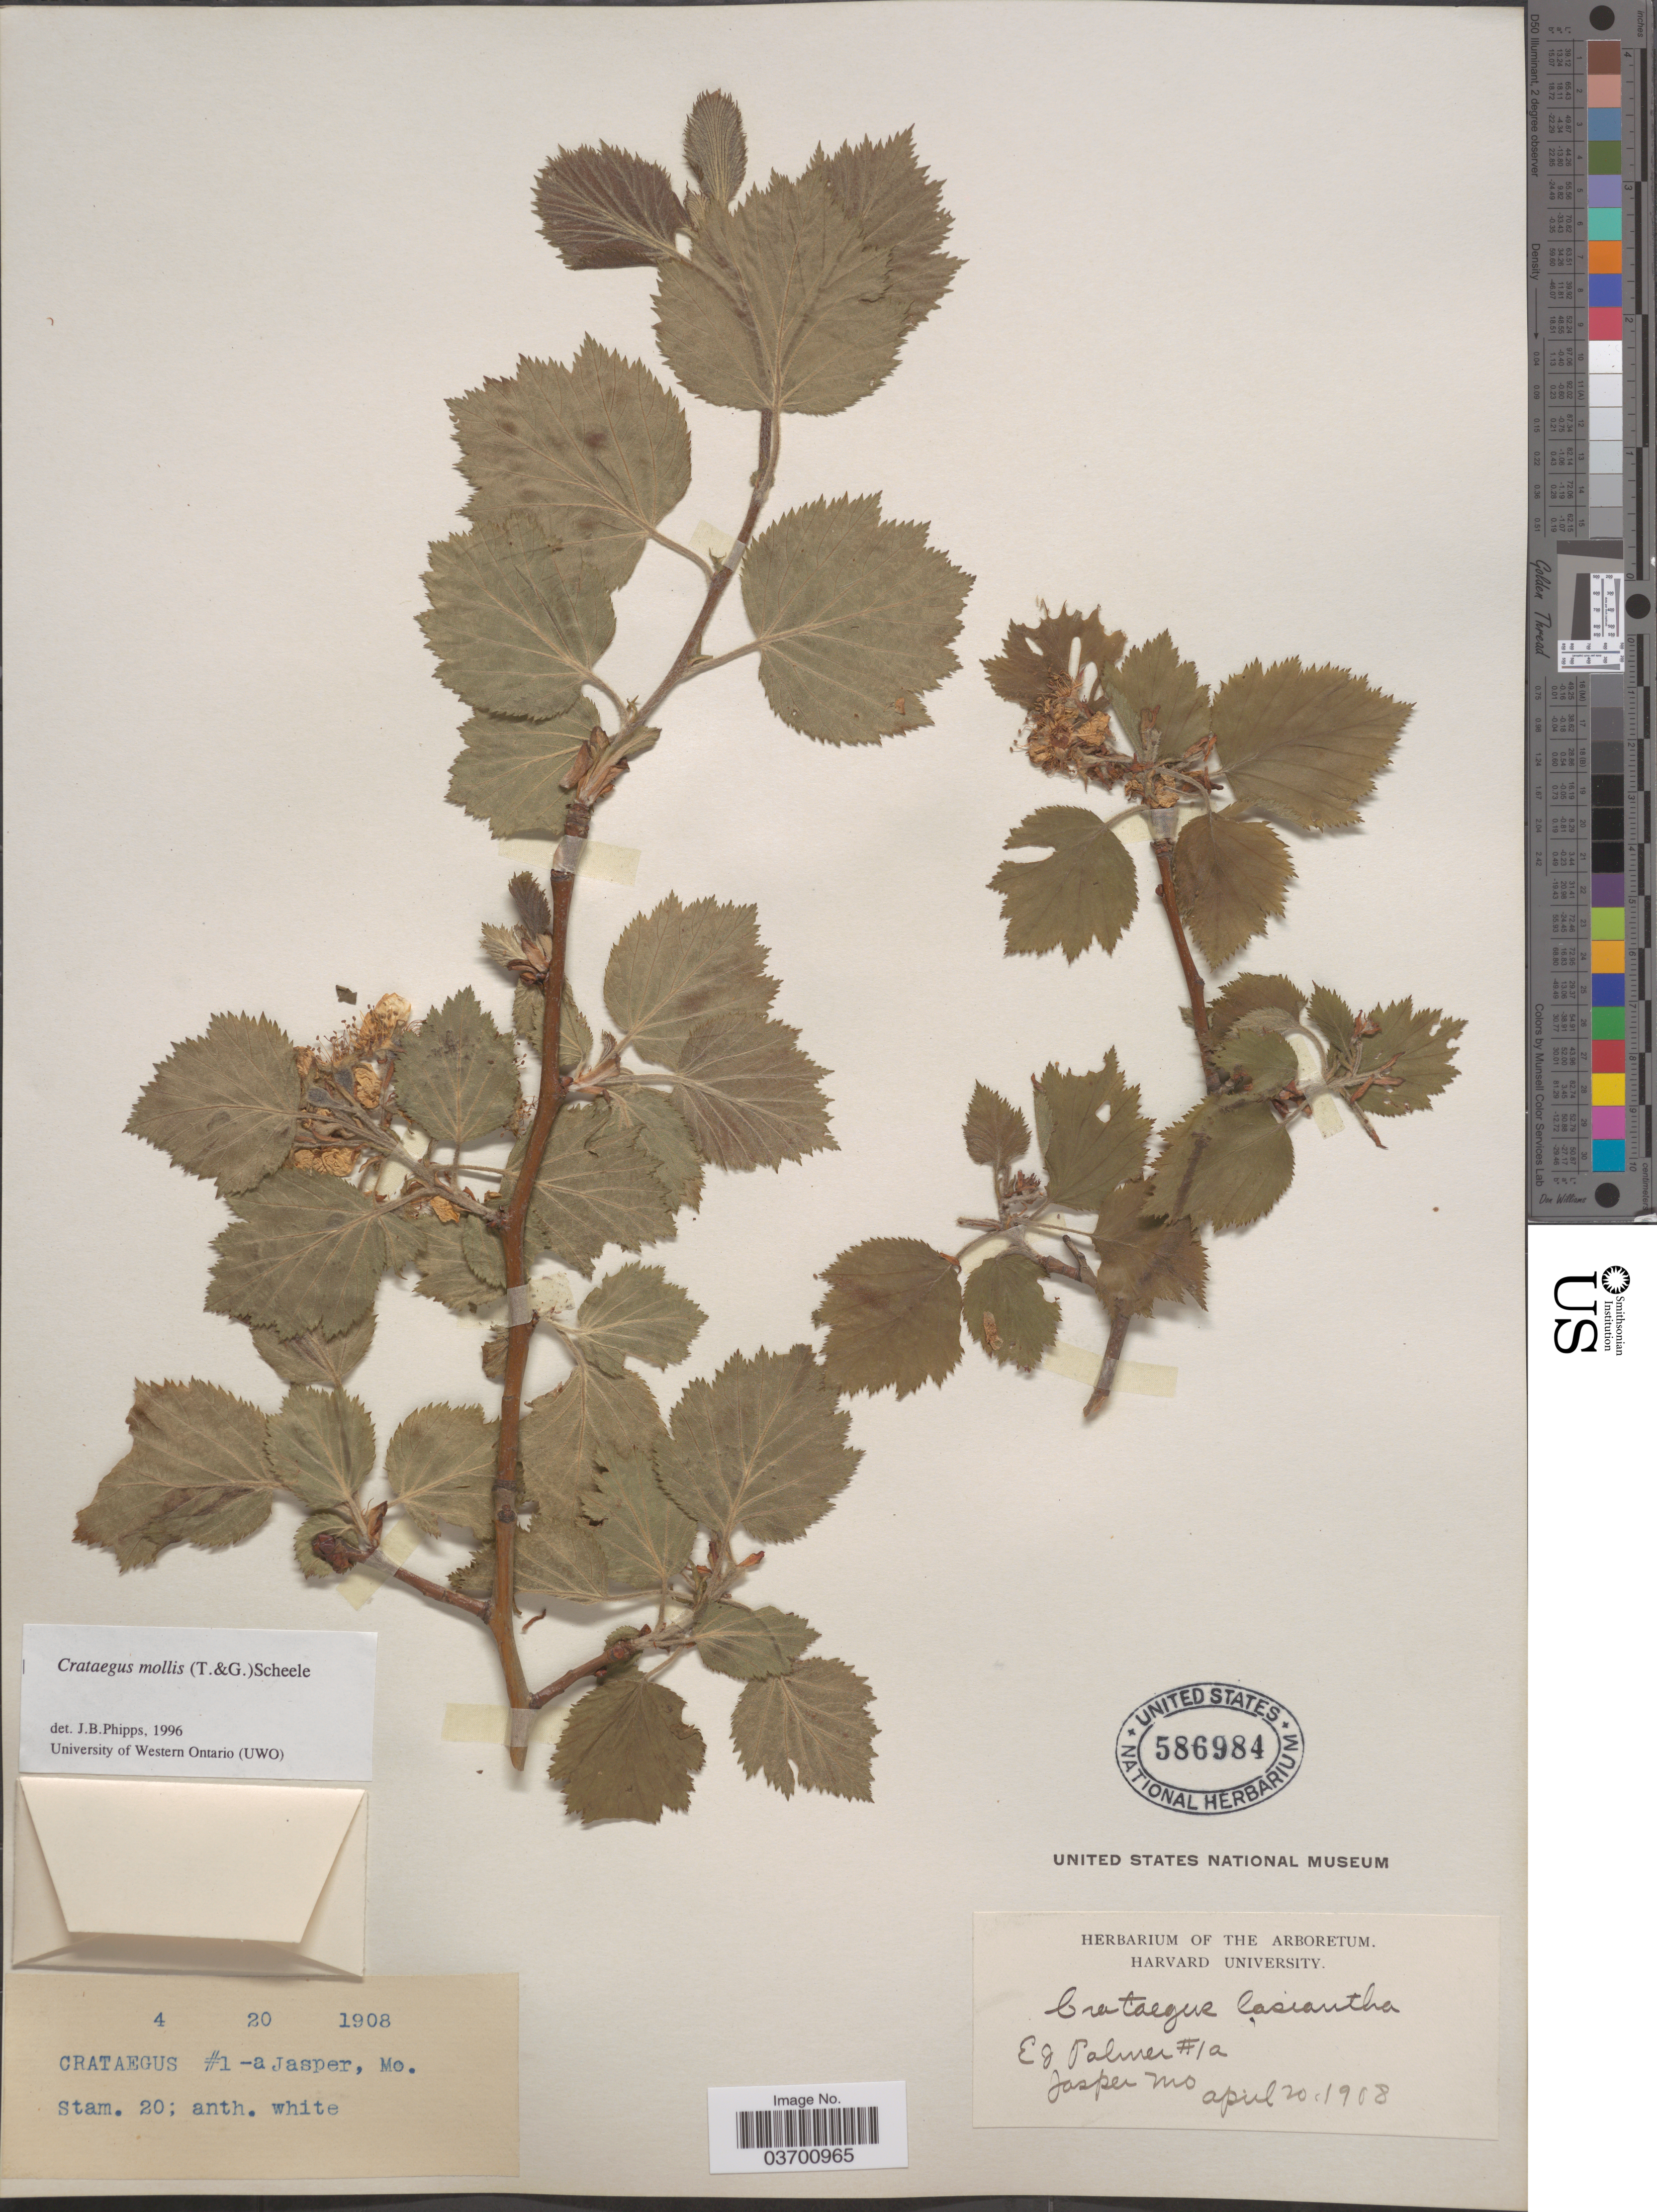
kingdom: Plantae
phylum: Tracheophyta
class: Magnoliopsida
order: Rosales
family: Rosaceae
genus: Crataegus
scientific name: Crataegus mollis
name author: (Torr. & A. Gray) Scheele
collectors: E. J. Palmer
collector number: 1a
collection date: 1908-04-20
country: United States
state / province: Missouri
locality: Jasper.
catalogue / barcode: US 586984